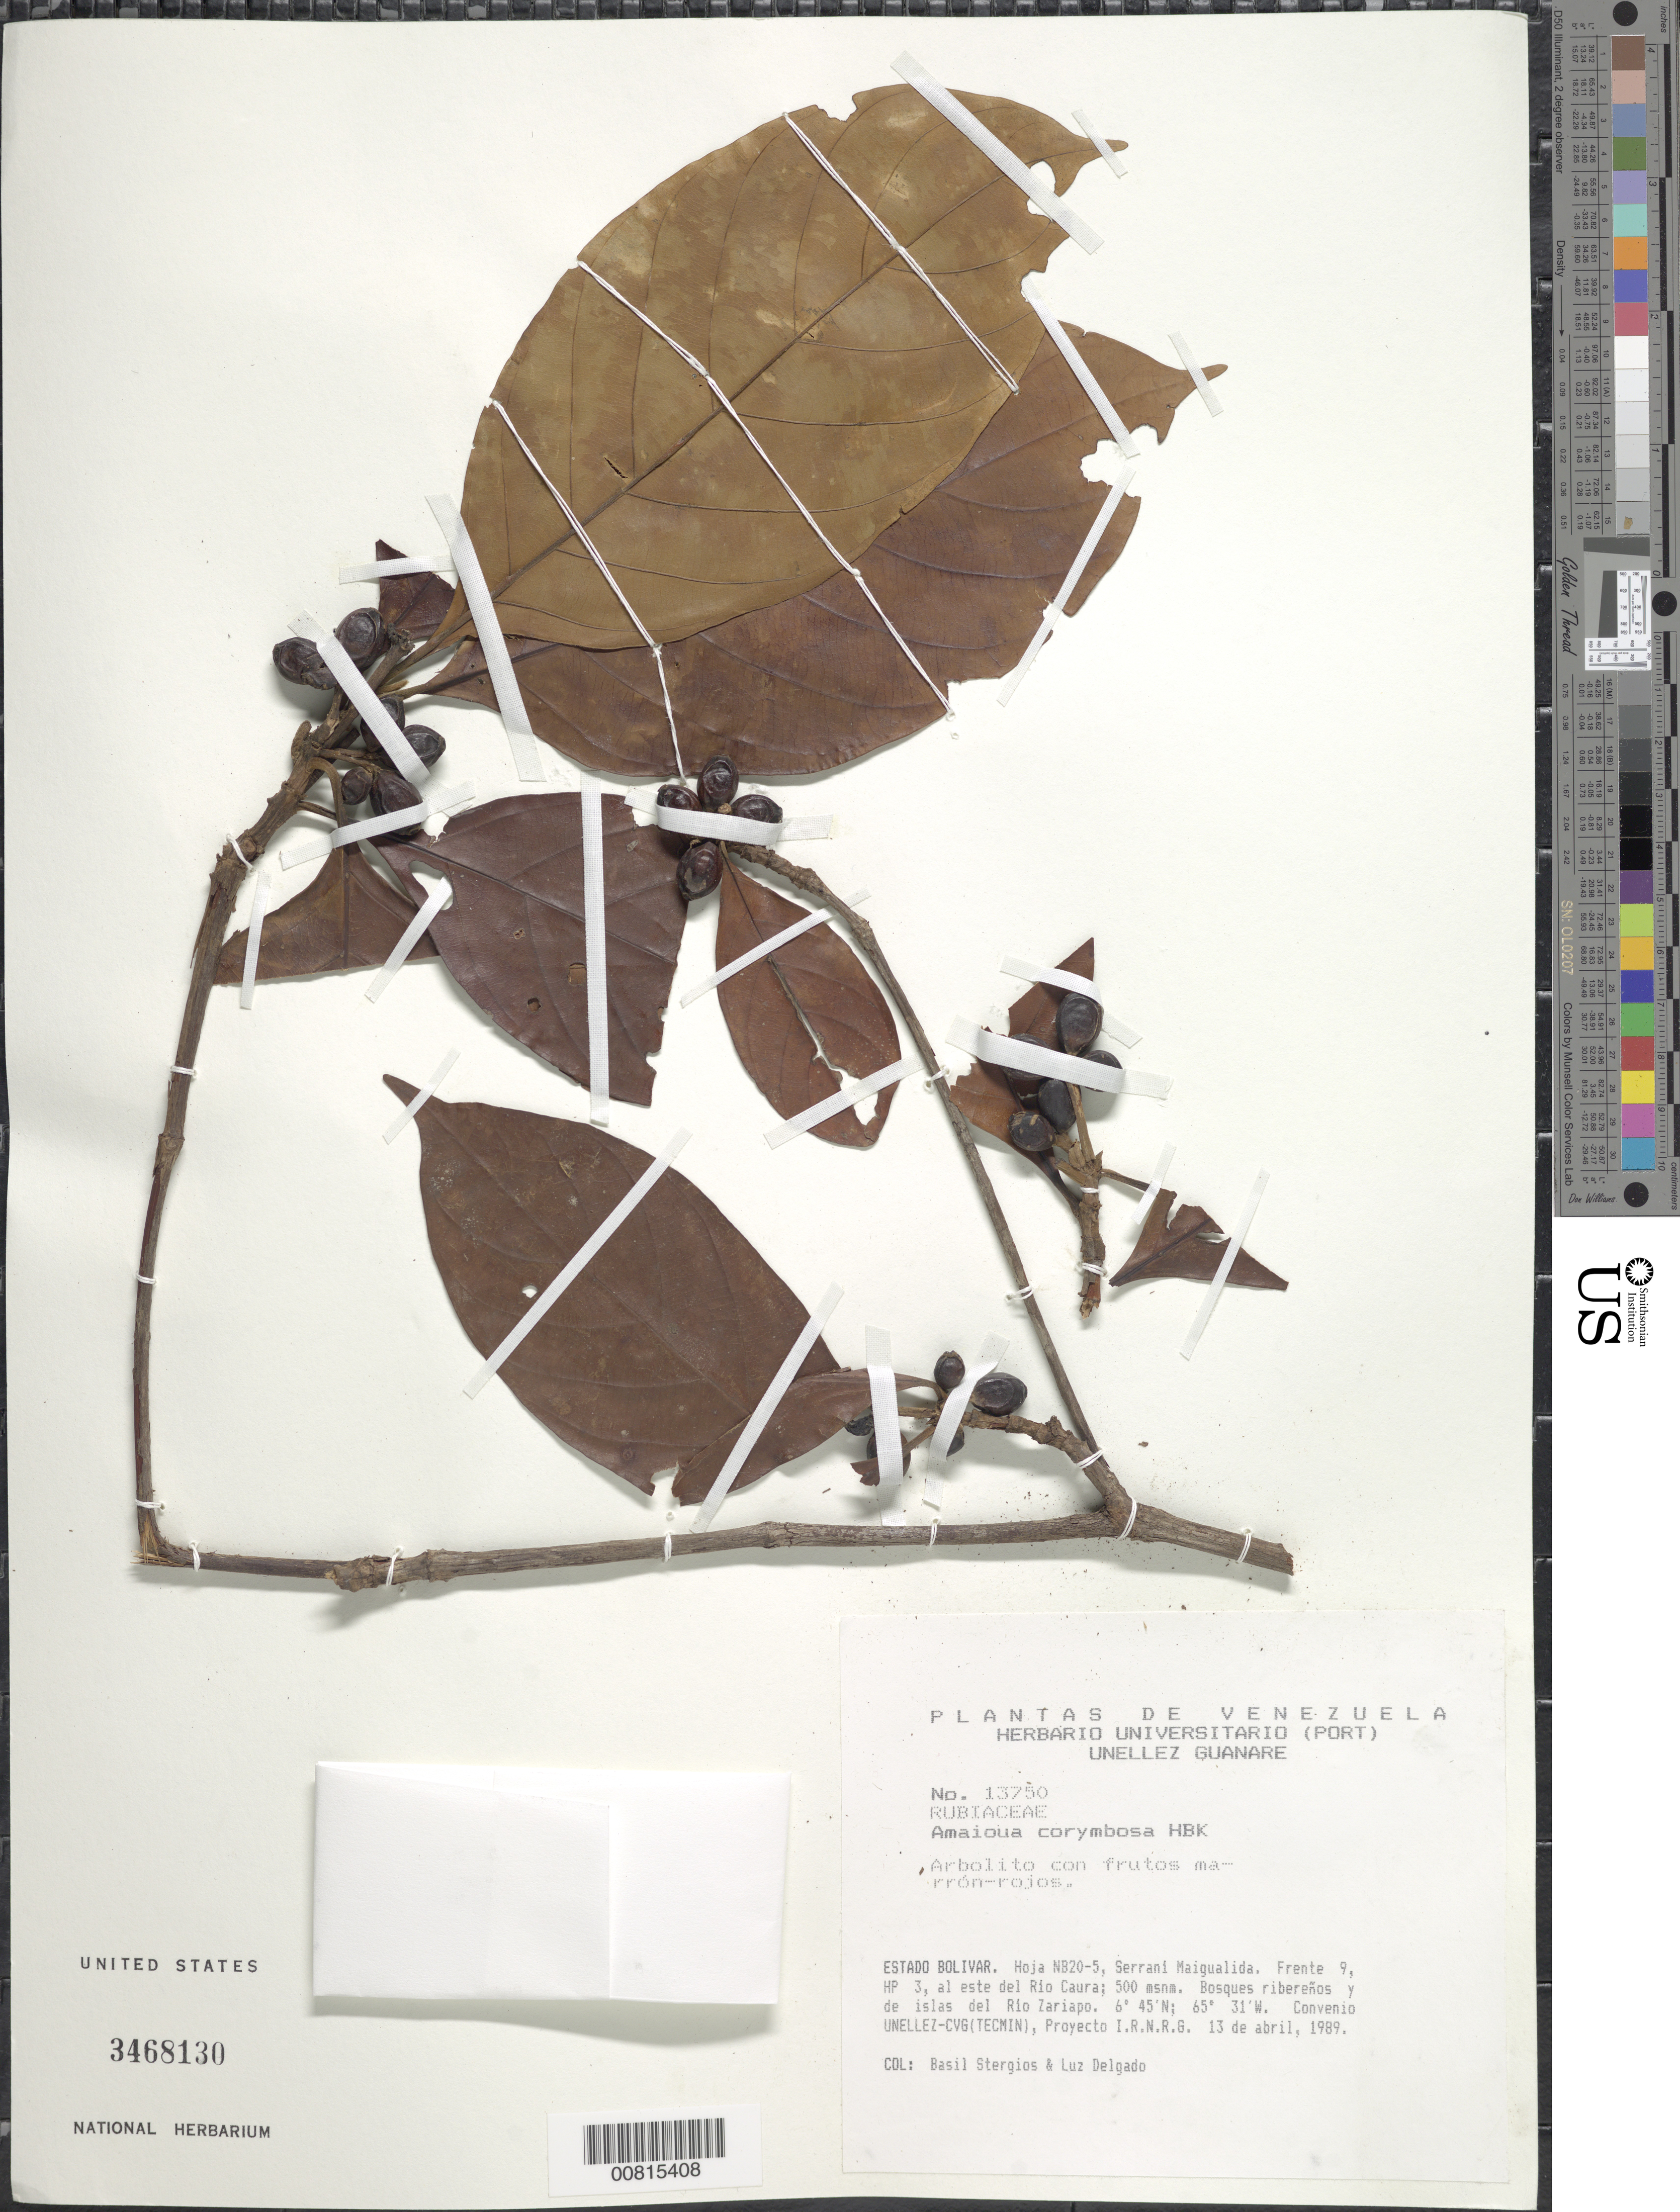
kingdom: Plantae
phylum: Tracheophyta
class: Magnoliopsida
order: Gentianales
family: Rubiaceae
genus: Amaioua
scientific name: Amaioua corymbosa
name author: Kunth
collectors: B. G. Stergios & L. Delgado V.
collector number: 13750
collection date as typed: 13-Apr-89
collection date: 1989-04-13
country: Venezuela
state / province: Bolívar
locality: Serrania Maigualida, E del río Caura, cerca de las riberas del río Zariapo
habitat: Bosques ribereños y de islas del río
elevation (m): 500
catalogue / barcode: US 3468130